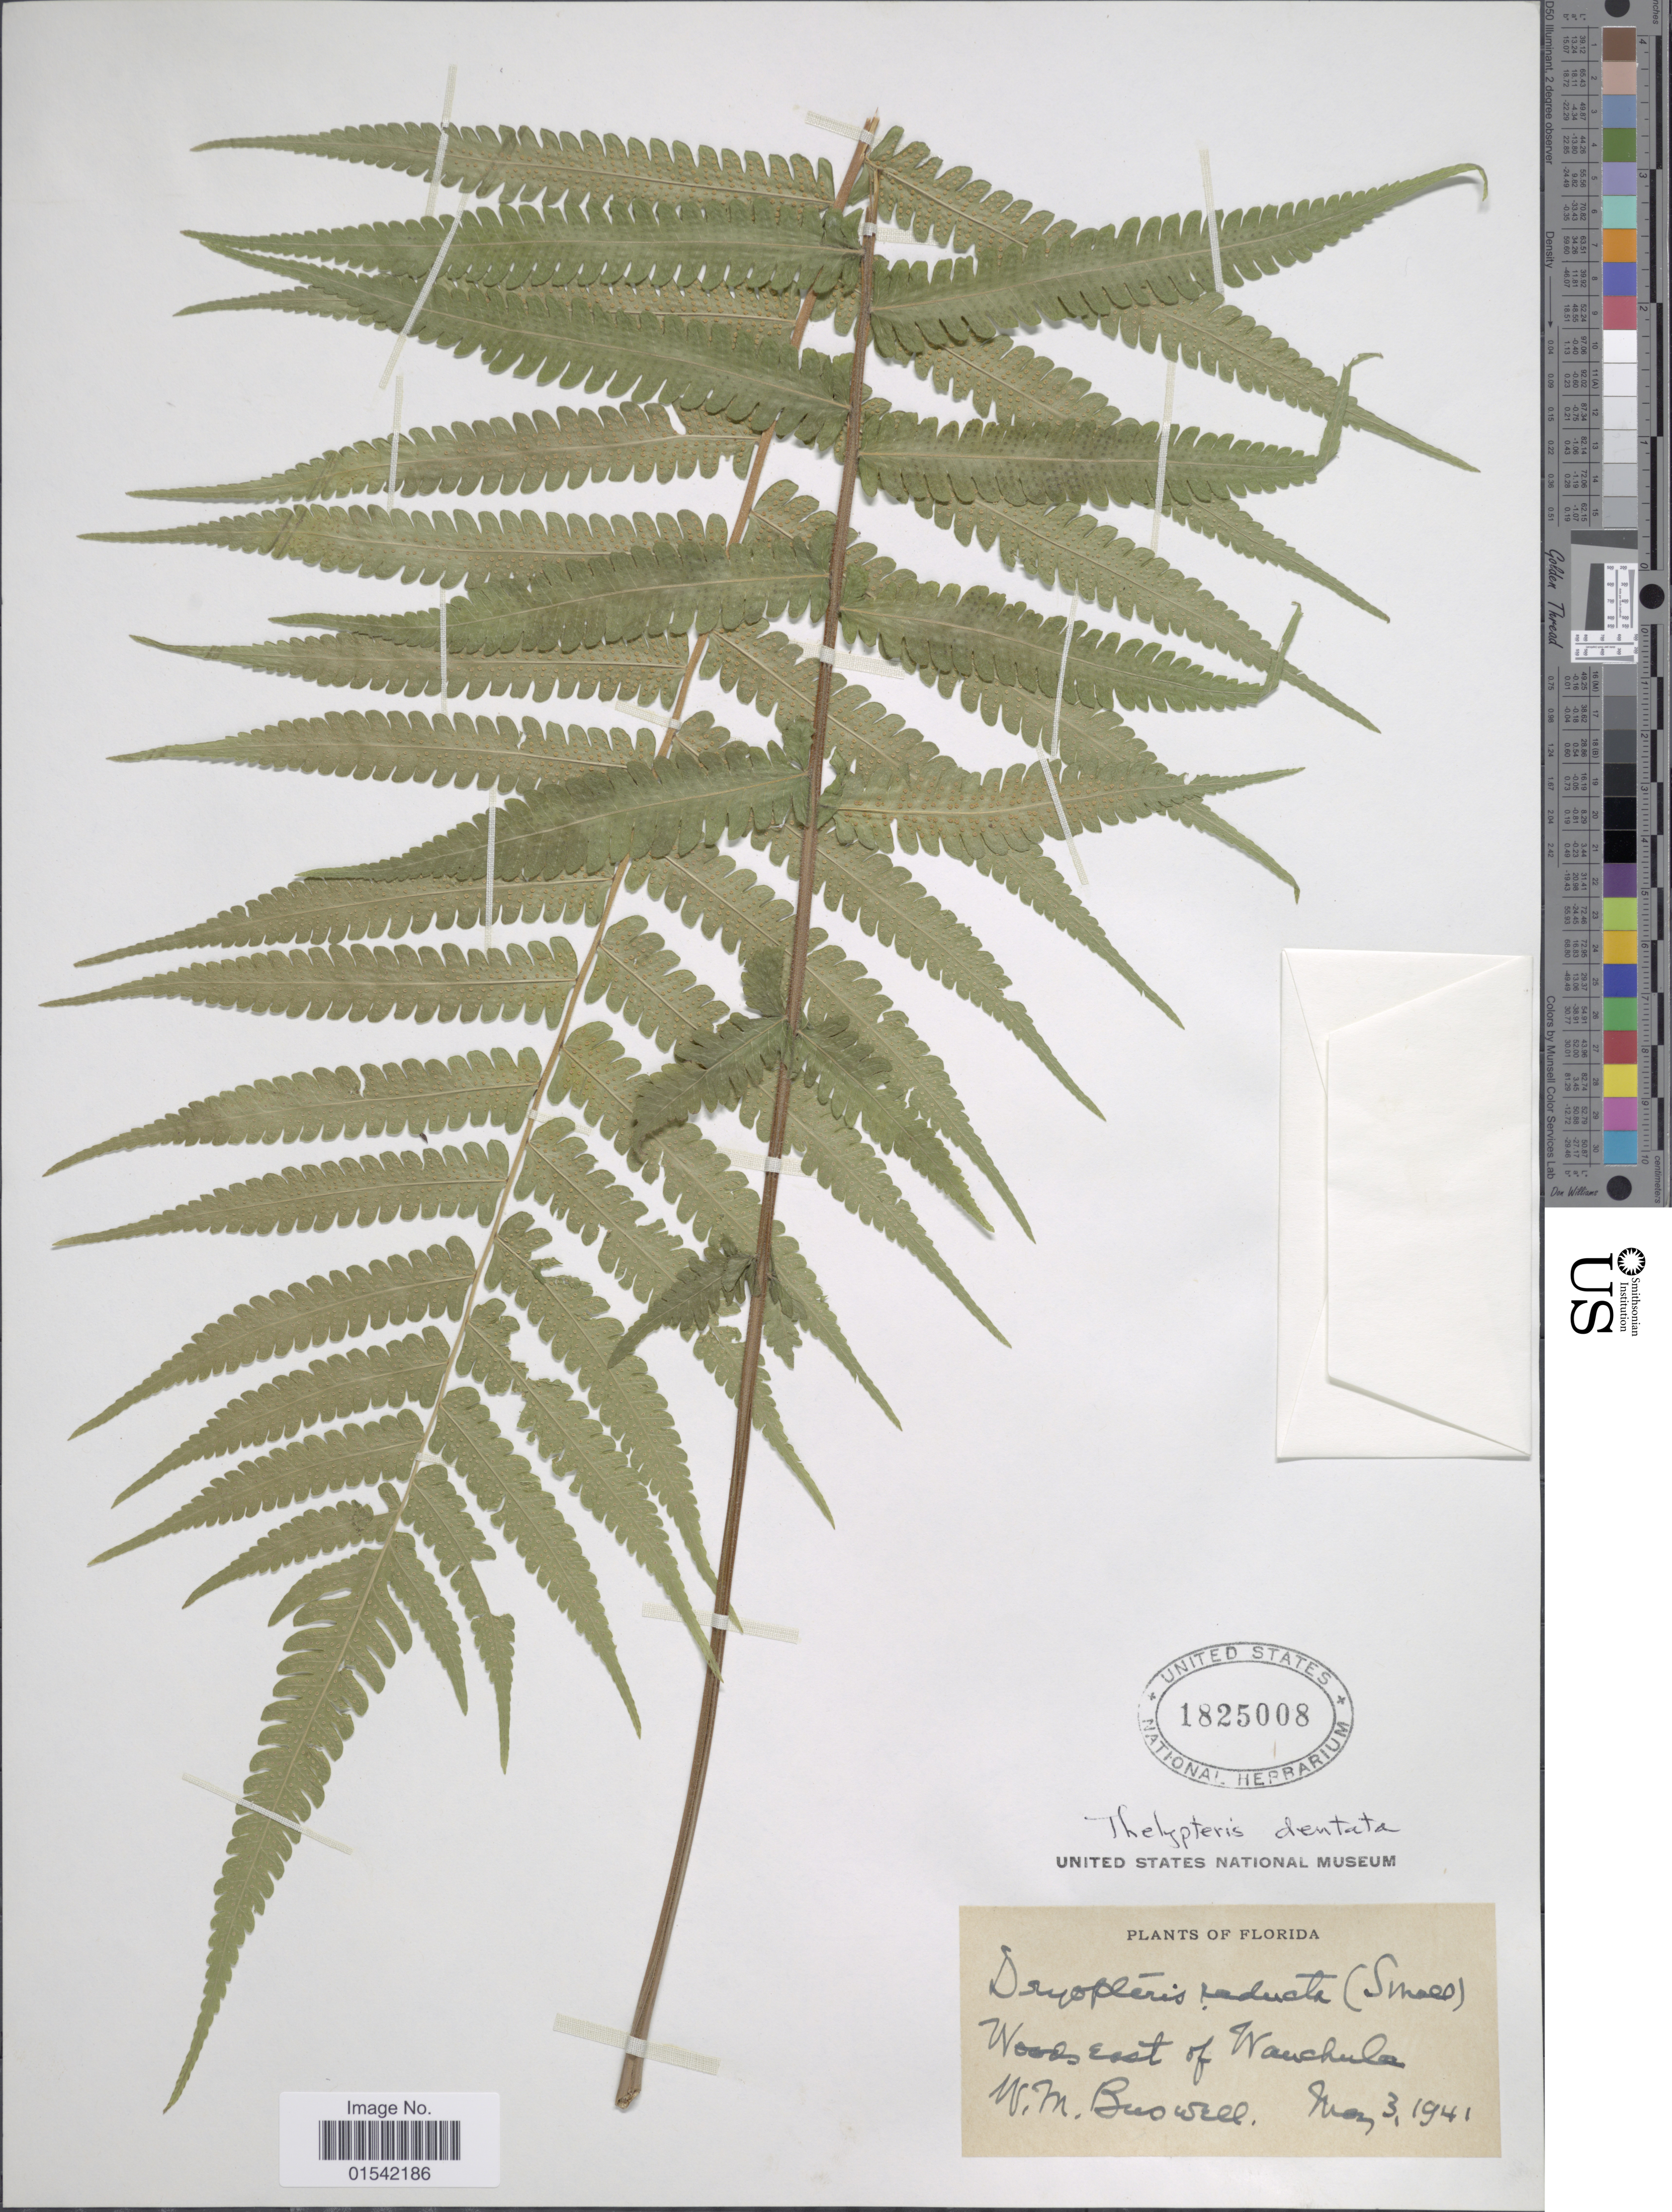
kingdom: Plantae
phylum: Tracheophyta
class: Polypodiopsida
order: Polypodiales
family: Thelypteridaceae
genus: Cyclosorus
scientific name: Cyclosorus quadrangularis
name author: (Fée) Tardieu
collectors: W. Buswell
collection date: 1941-05-03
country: United States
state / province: Florida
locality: Woods East of Wauchula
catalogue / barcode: US 1825008